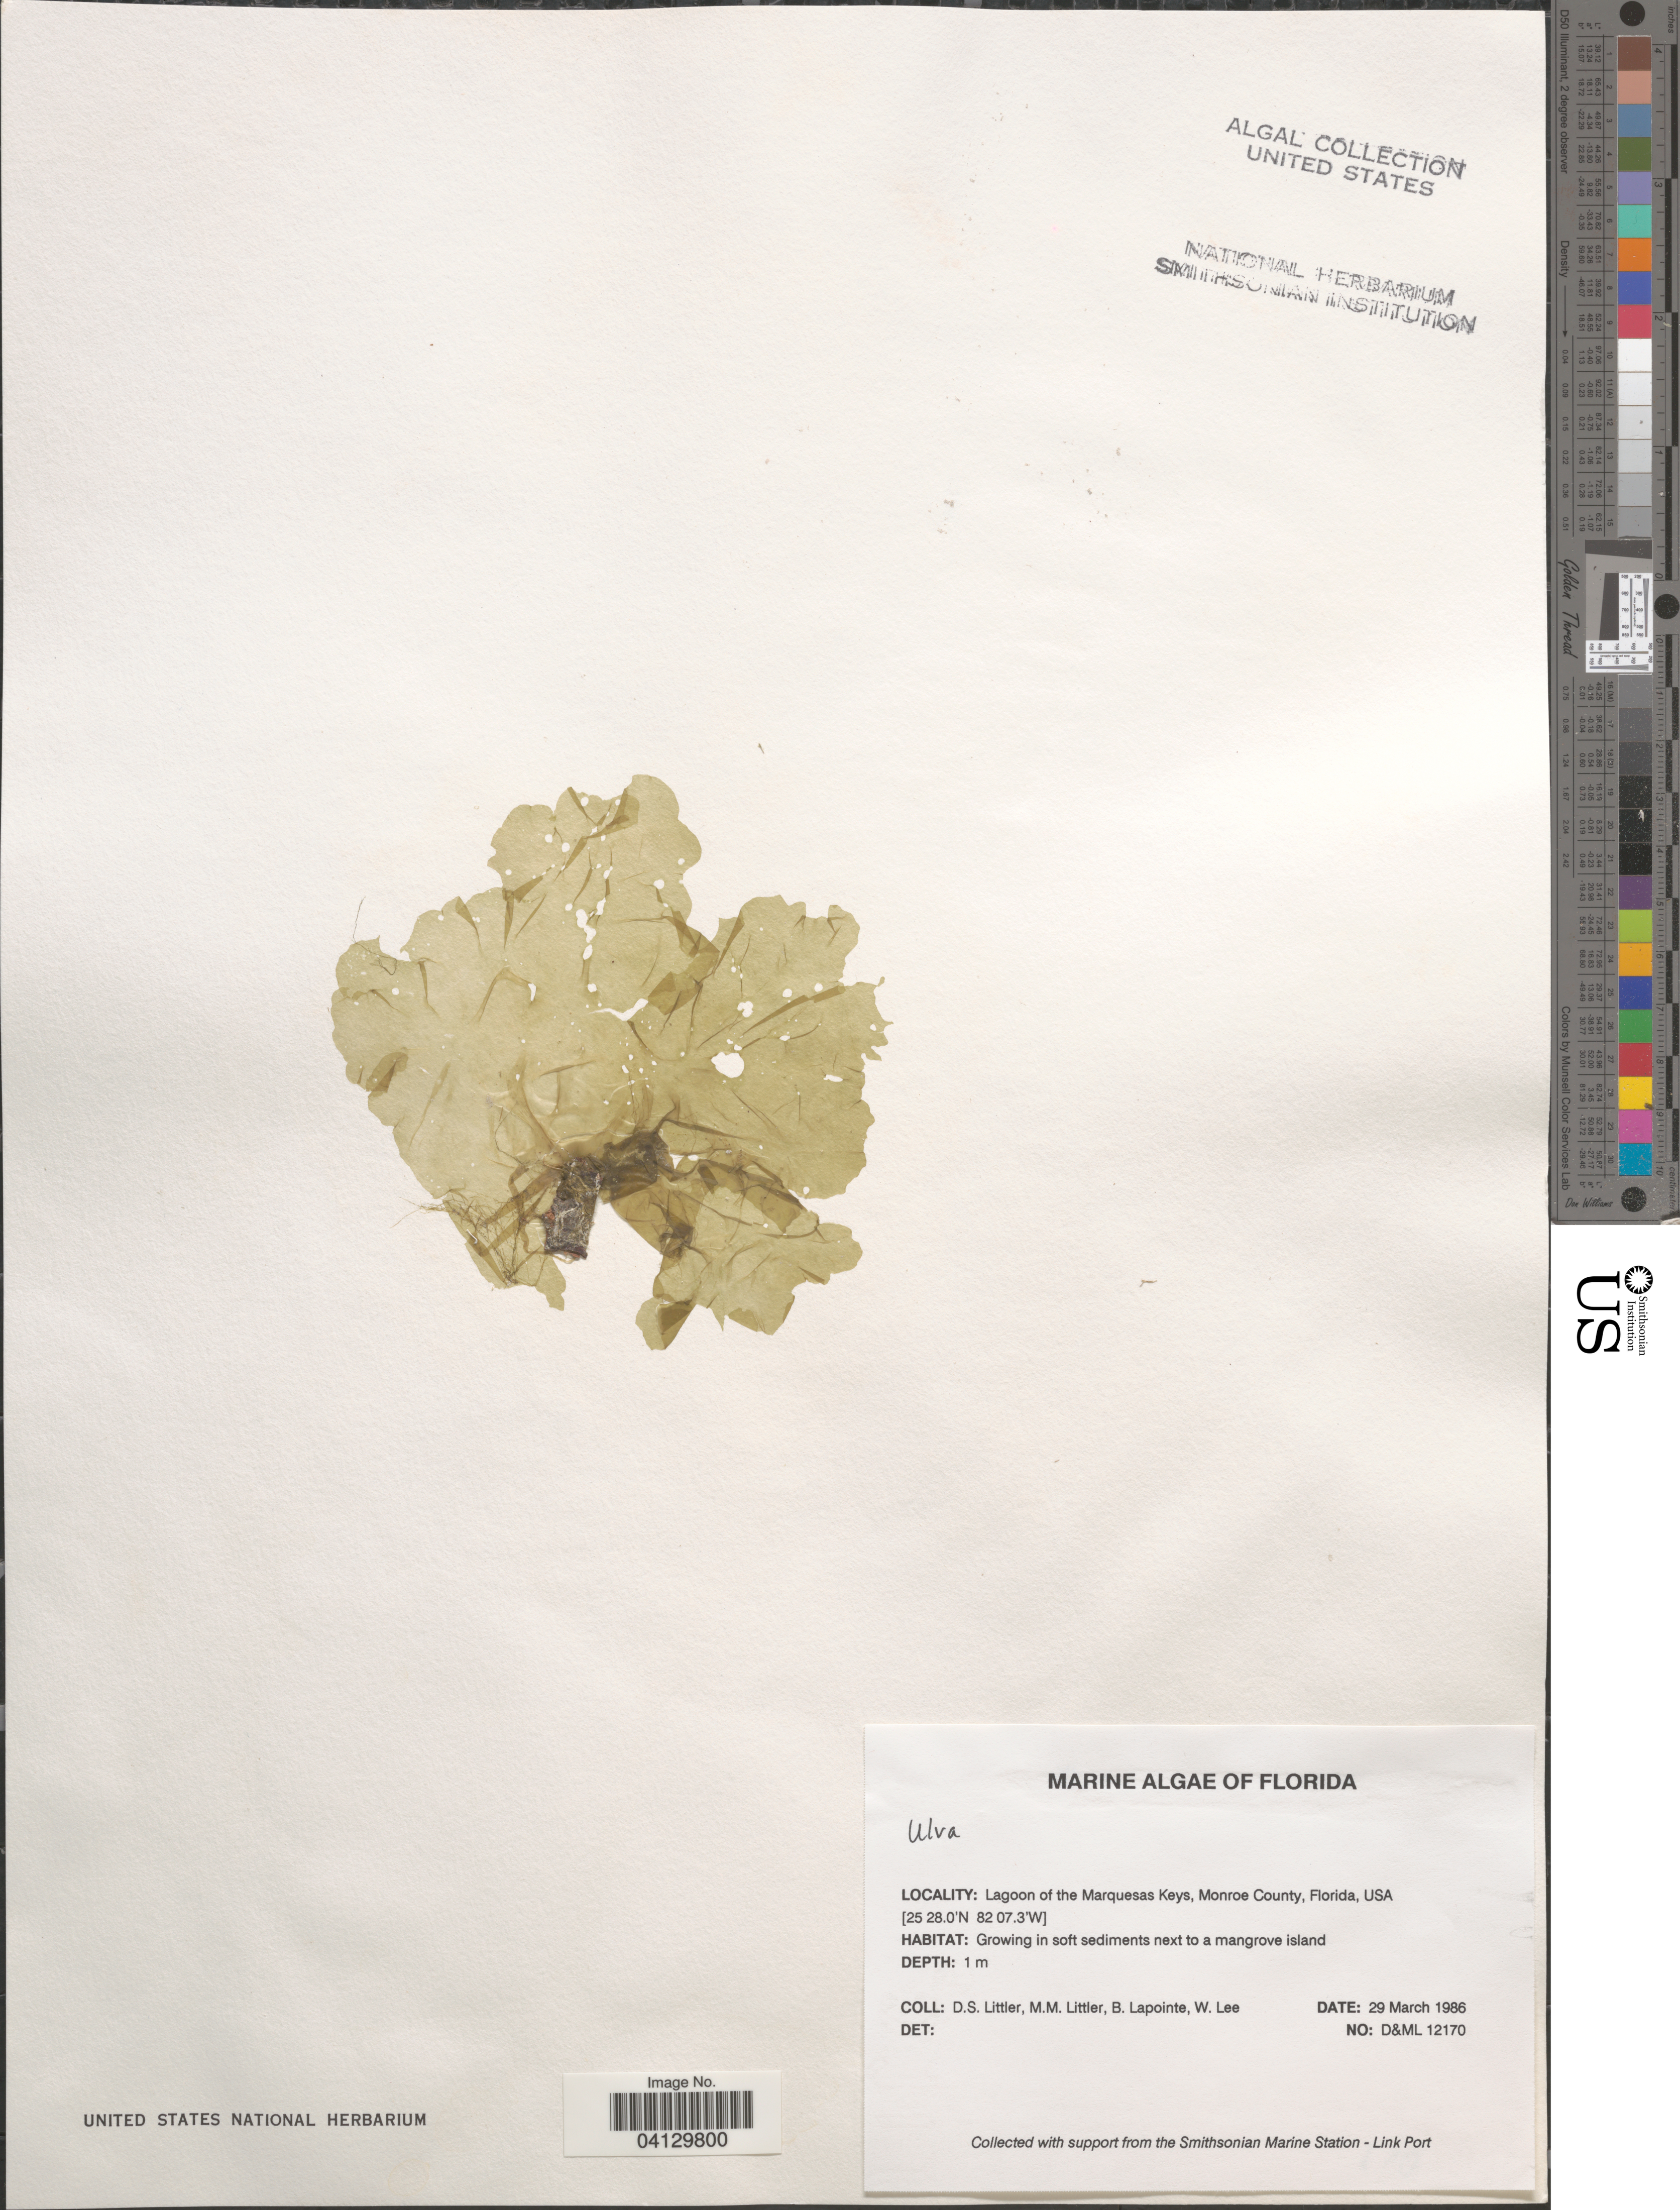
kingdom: Plantae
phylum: Chlorophyta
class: Ulvophyceae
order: Ulvales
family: Ulvaceae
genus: Ulva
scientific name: Ulva sp.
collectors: D. S. Littler, B. Lapointe & W. Lee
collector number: D&ML12170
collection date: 1986-03-29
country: United States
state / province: Florida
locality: Lagoon of the Marquesas Keys, Monroe County.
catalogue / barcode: US 329046